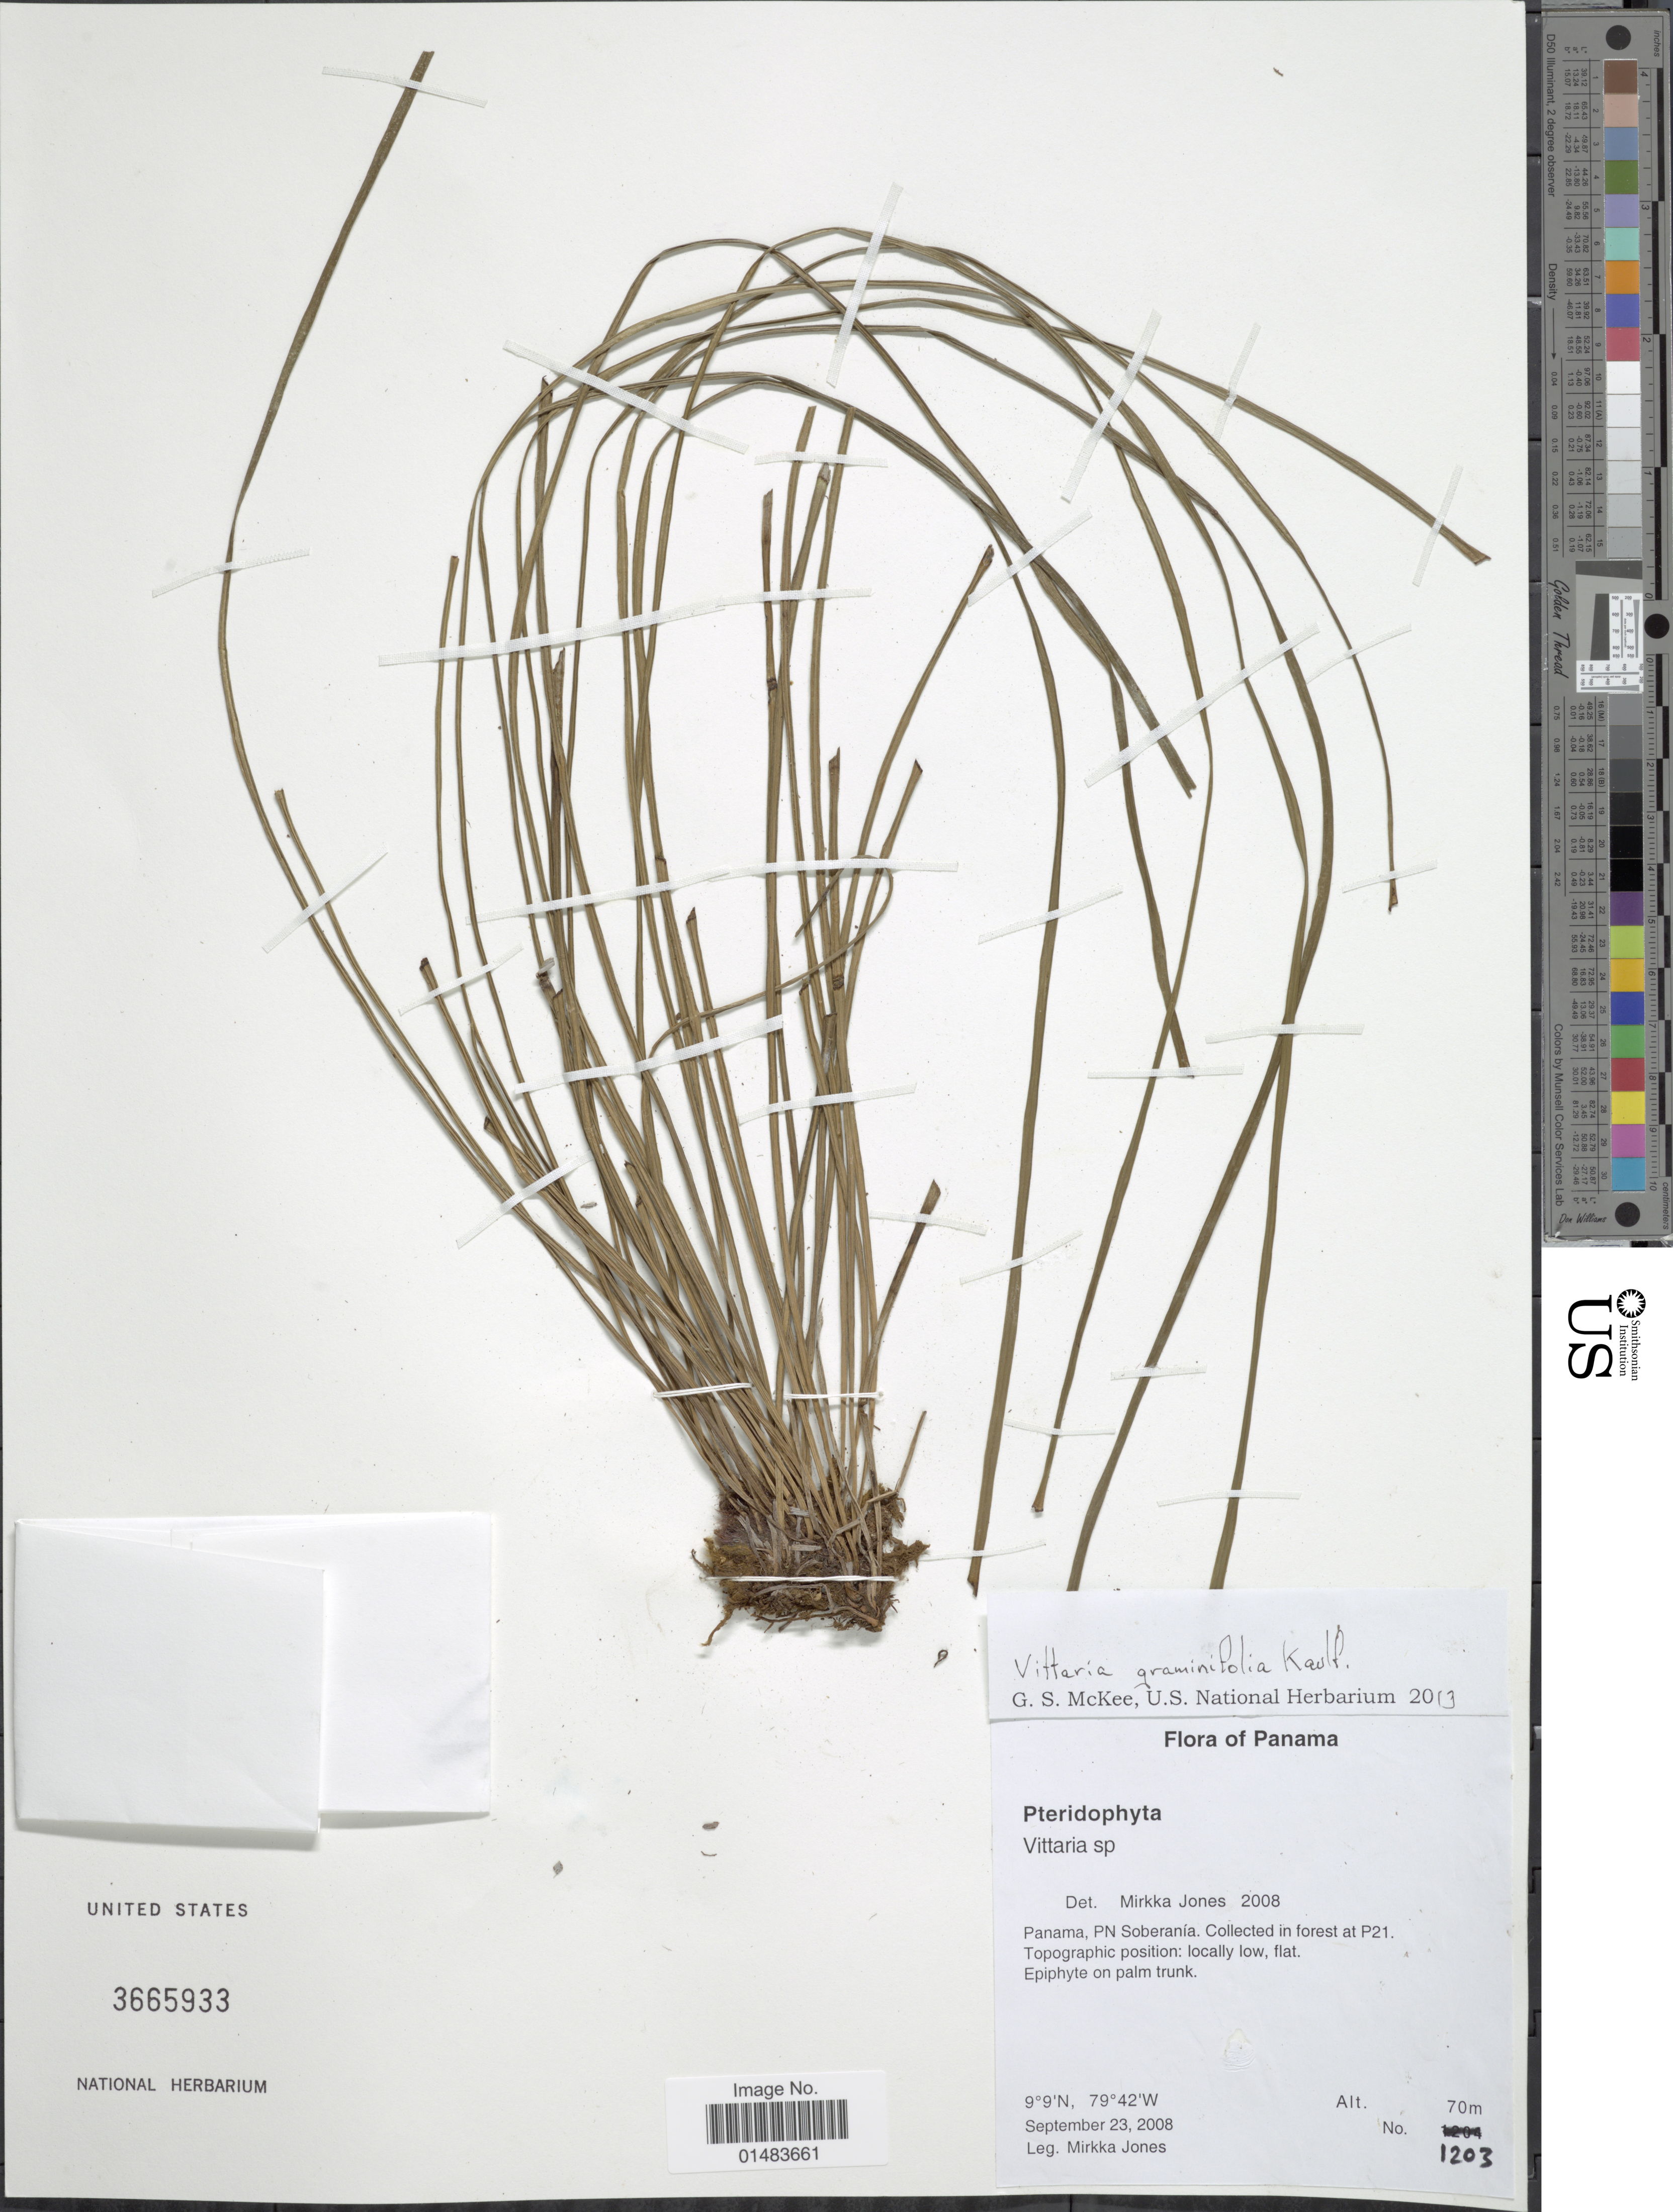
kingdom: Plantae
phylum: Tracheophyta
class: Polypodiopsida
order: Polypodiales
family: Pteridaceae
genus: Vittaria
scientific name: Vittaria graminifolia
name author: Kaulf.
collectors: M. Jones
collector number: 1203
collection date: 2008-09-23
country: Panama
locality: Panama, PN Soberania. Collected in Forest at P21. Topographic position: locally low, flat. Epiphyte on palm trunk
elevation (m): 70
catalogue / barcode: US 3665933